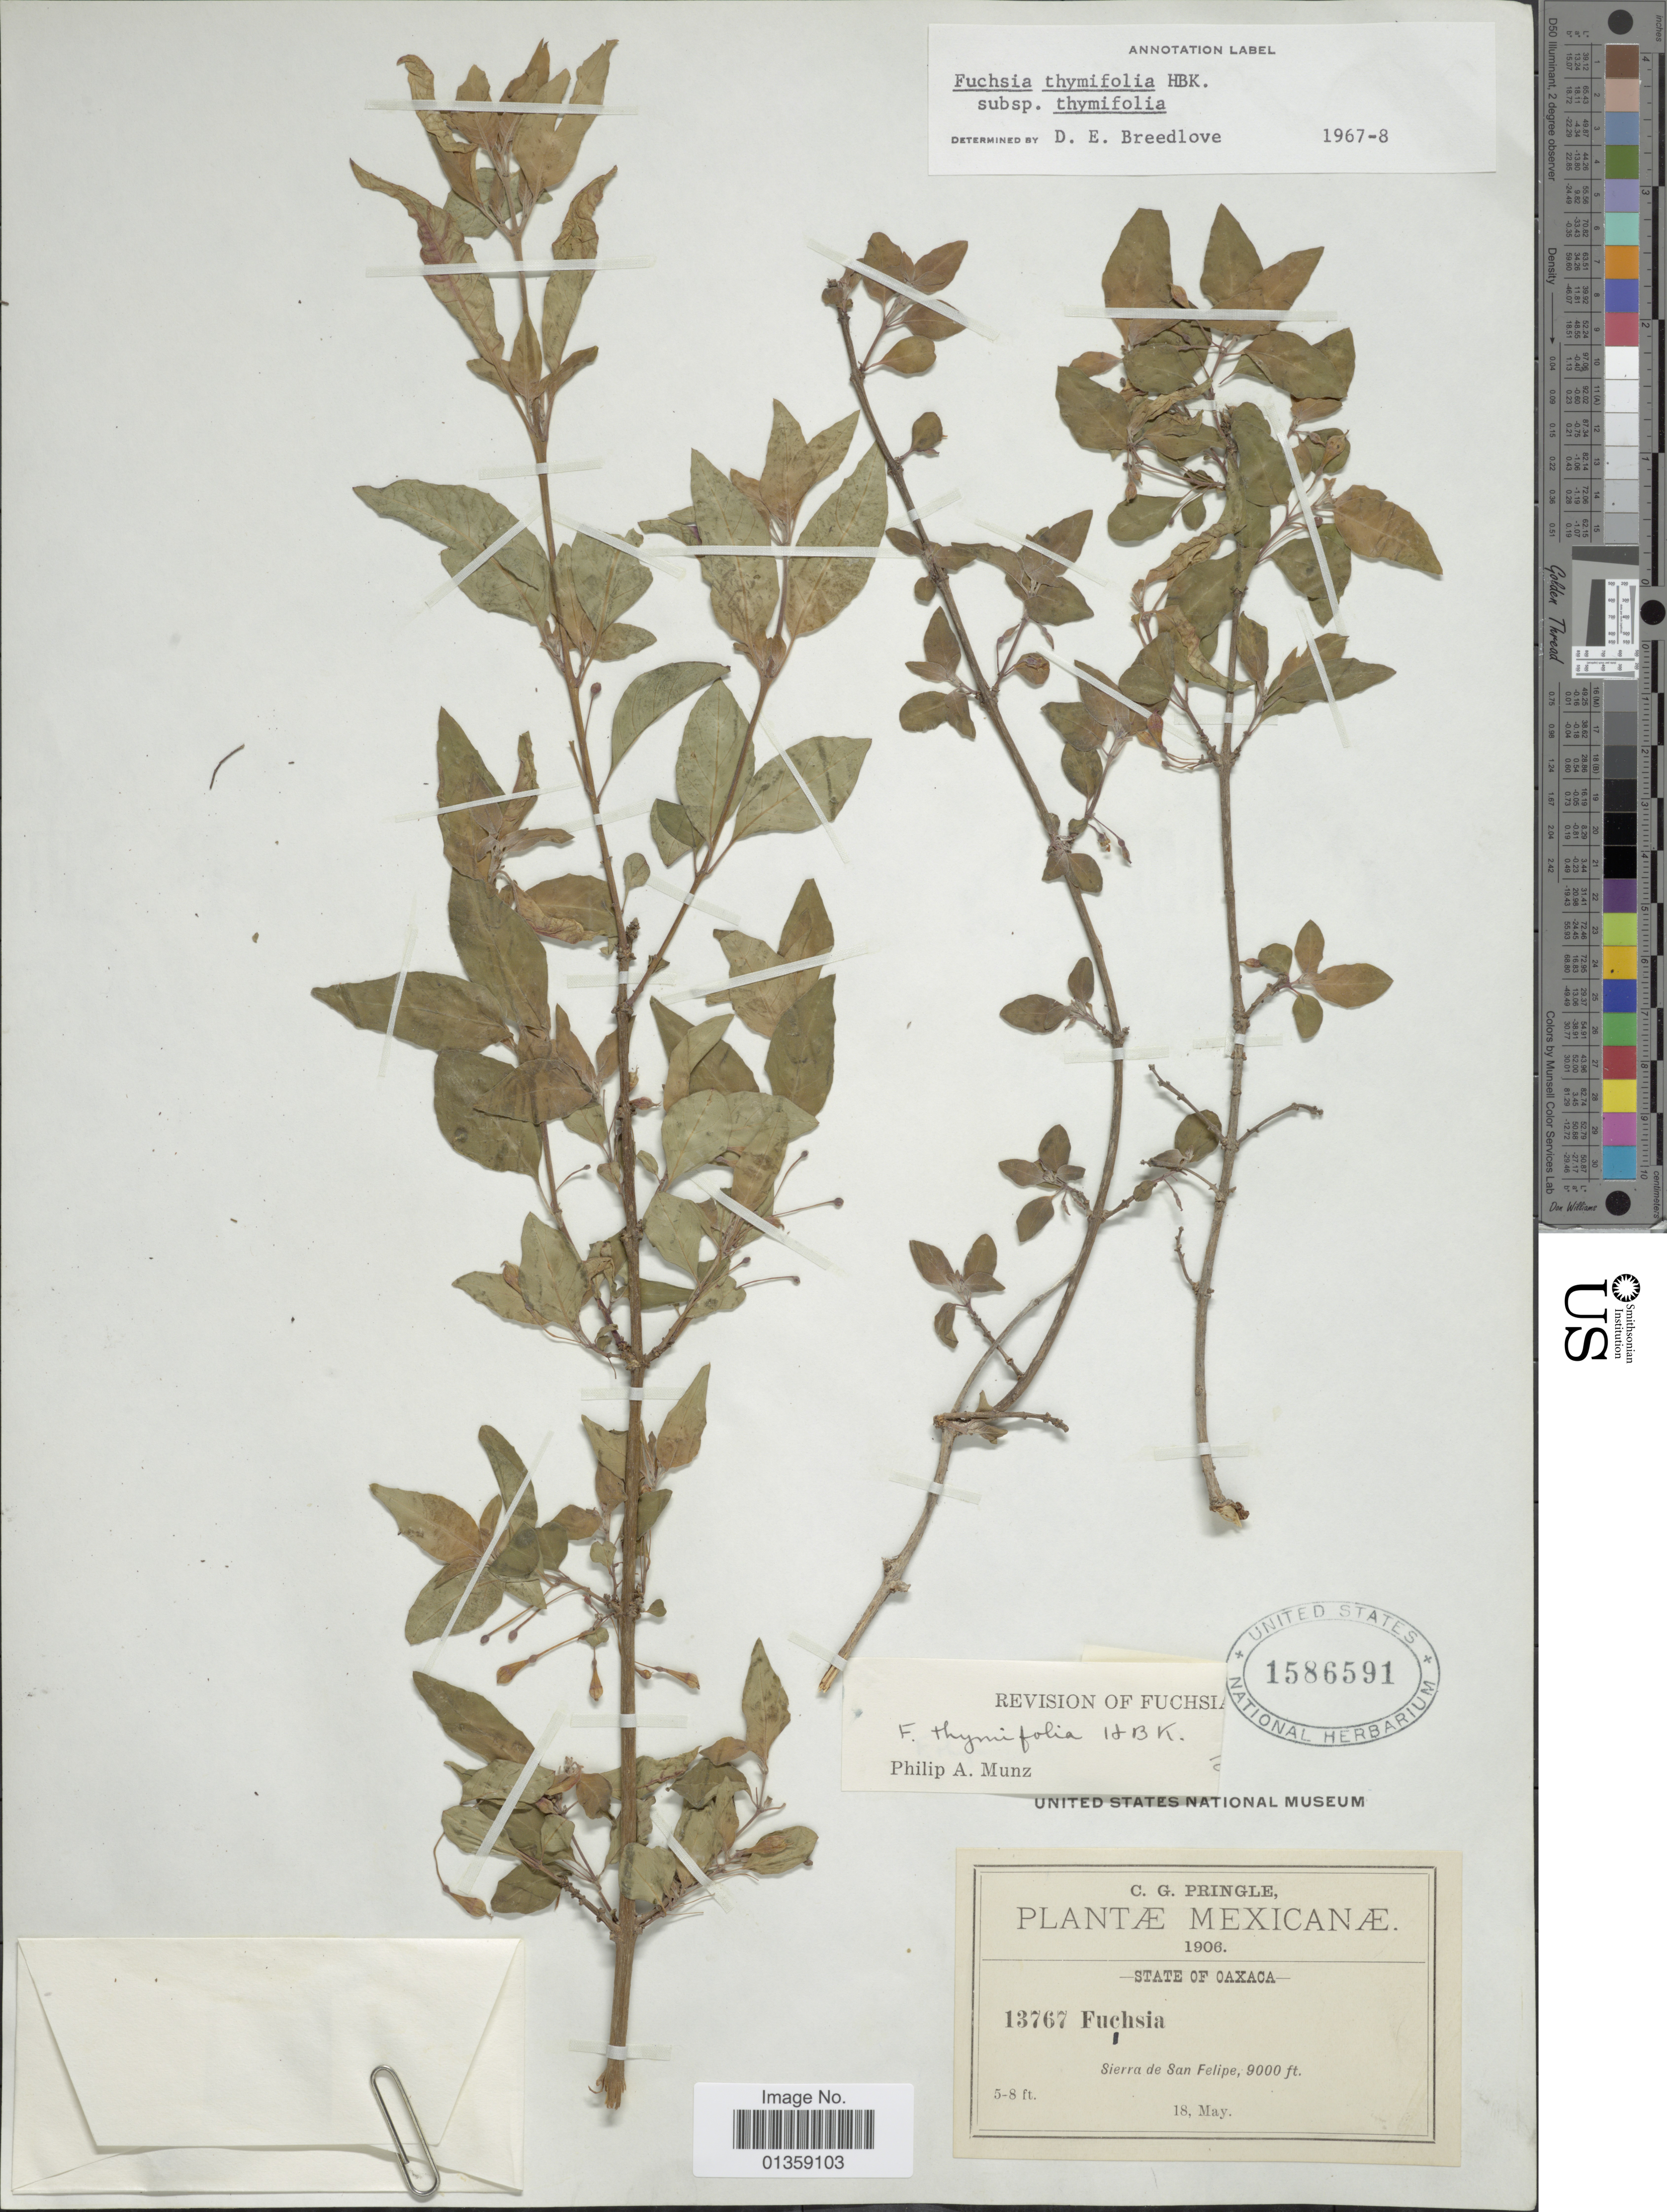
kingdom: Plantae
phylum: Tracheophyta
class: Magnoliopsida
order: Myrtales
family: Onagraceae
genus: Fuchsia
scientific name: Fuchsia thymifolia subsp. thymifolia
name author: Kunth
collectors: C. G. Pringle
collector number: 13767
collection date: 1906-05-18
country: Mexico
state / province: Oaxaca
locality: Sierra de San Felipe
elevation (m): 2743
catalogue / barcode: US 1586591